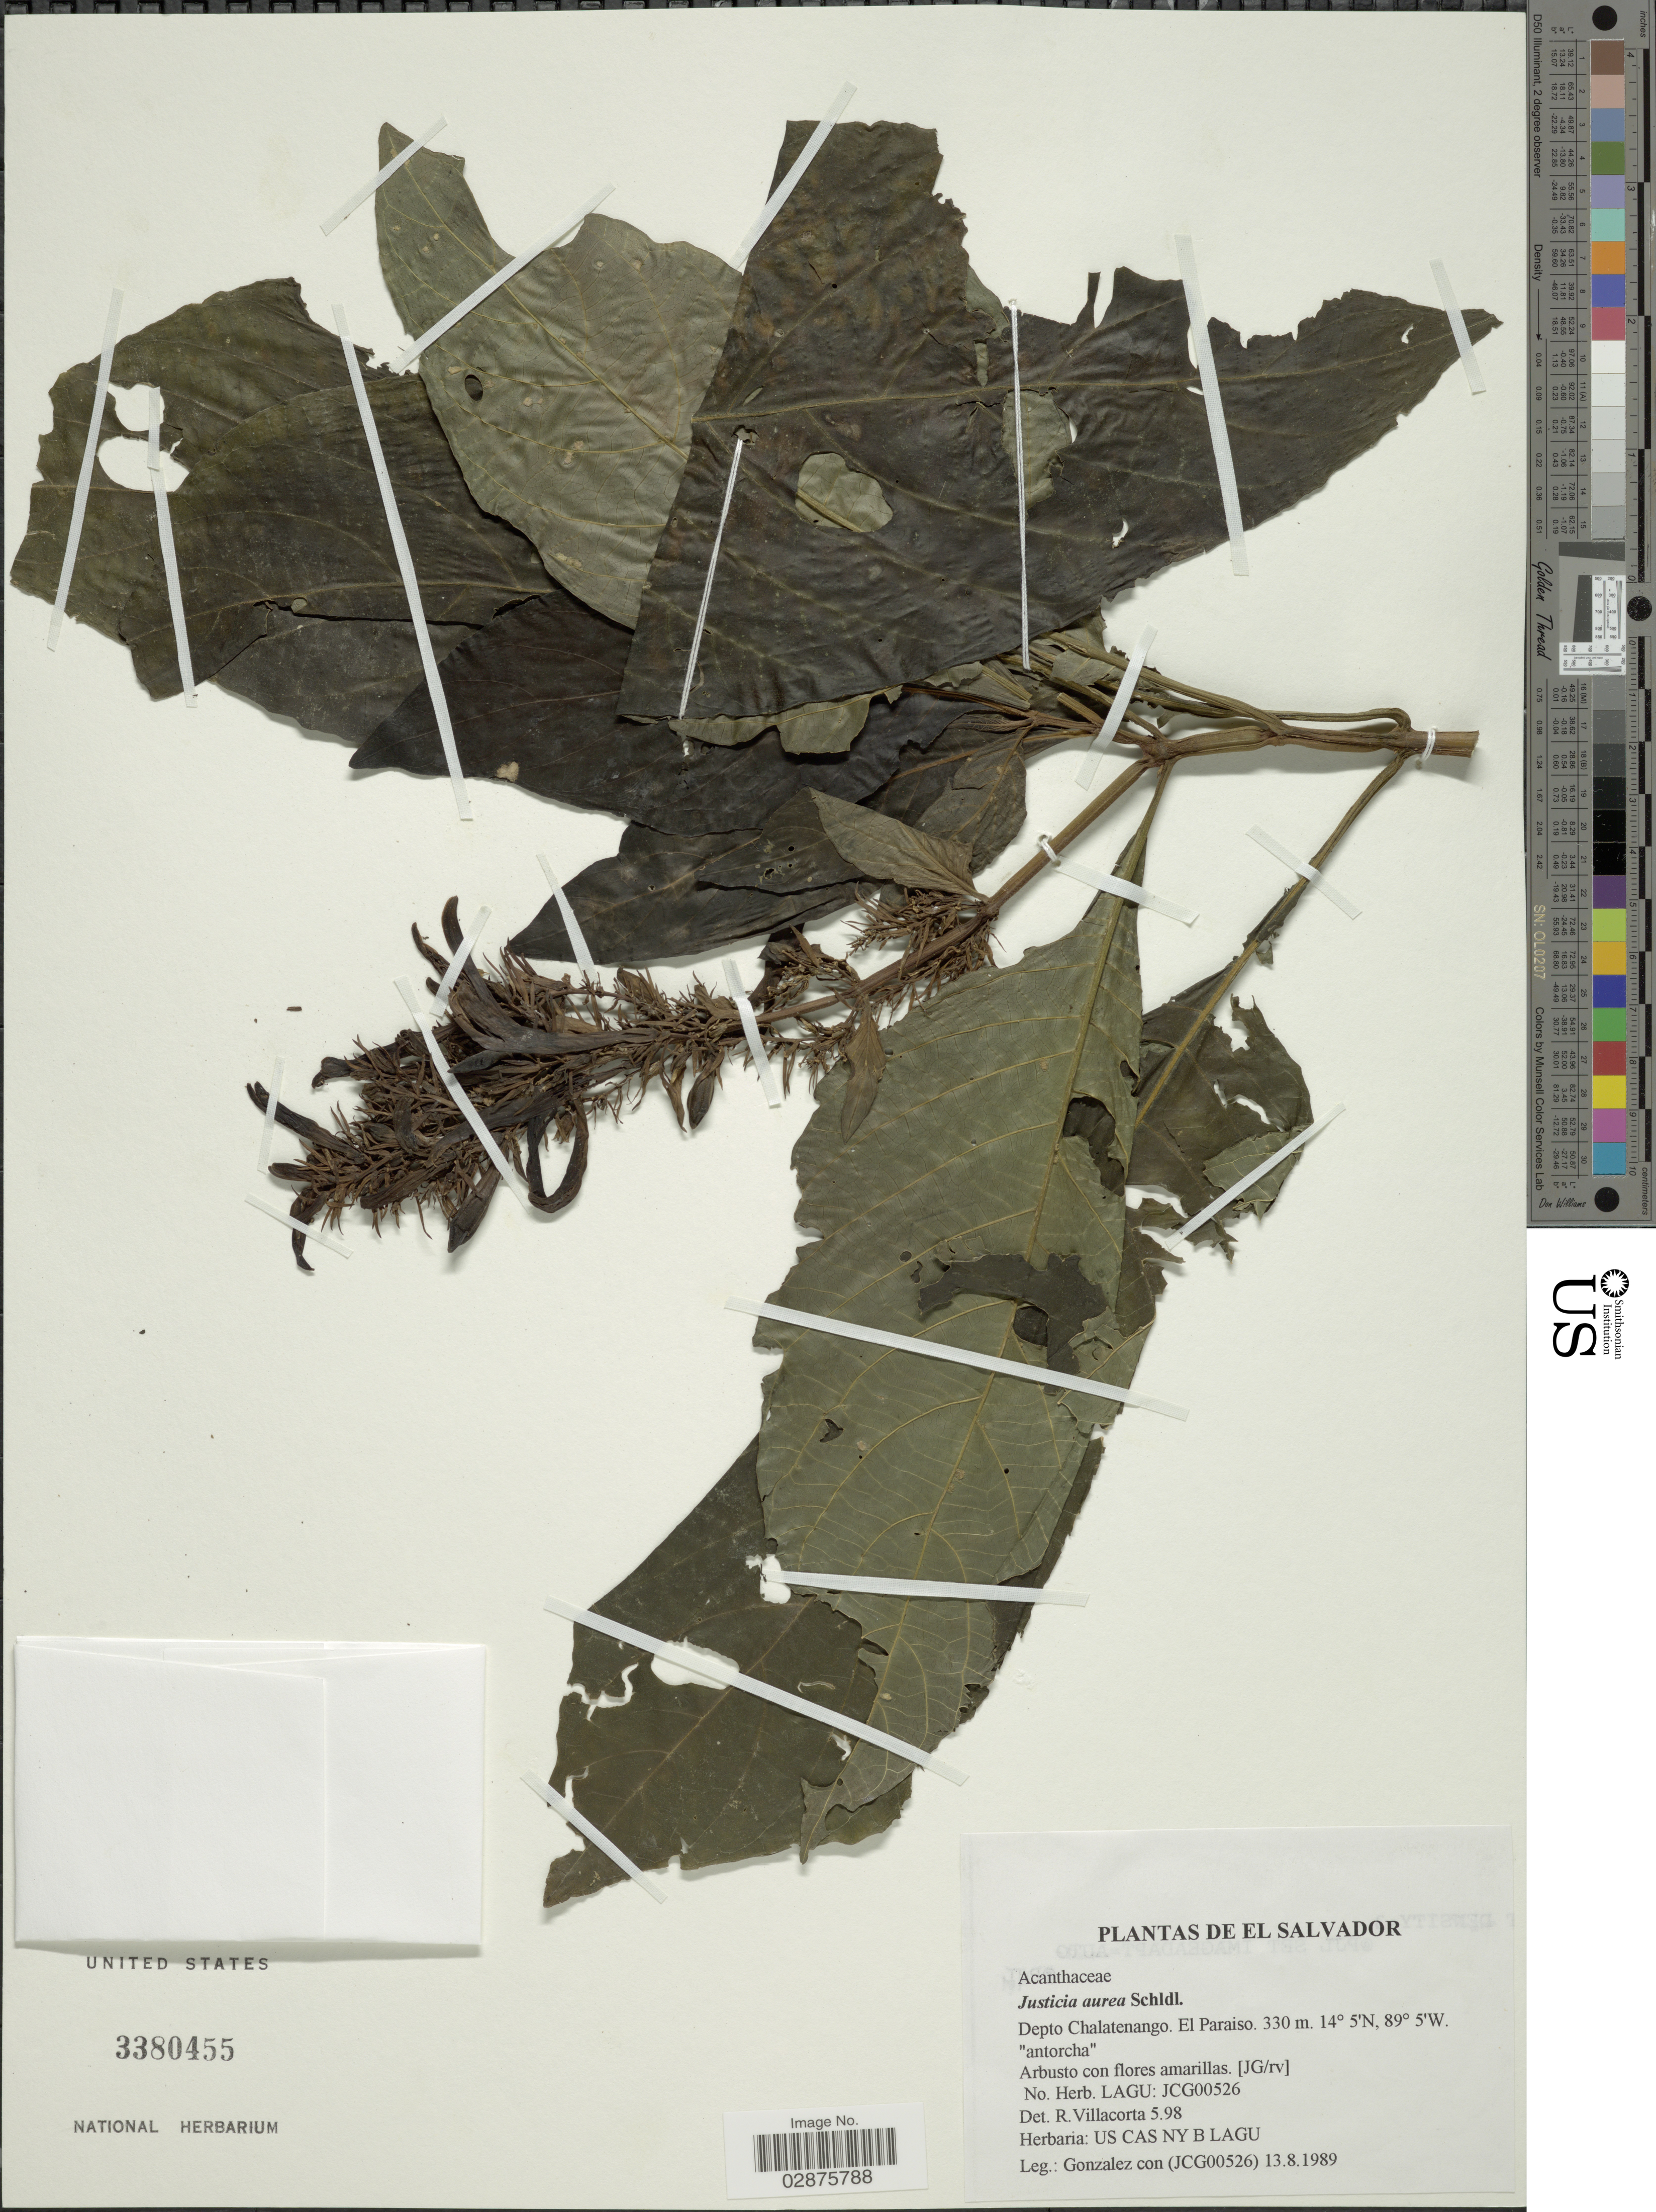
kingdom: Plantae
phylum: Tracheophyta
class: Magnoliopsida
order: Lamiales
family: Acanthaceae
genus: Justicia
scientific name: Justicia aurea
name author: Schltdl.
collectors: -. Gonzalez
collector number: JCG00526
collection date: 1989-08-13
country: El Salvador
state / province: Chalatenango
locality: Depto Chalatenango, El Paraiso.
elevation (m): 330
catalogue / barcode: US 3380455